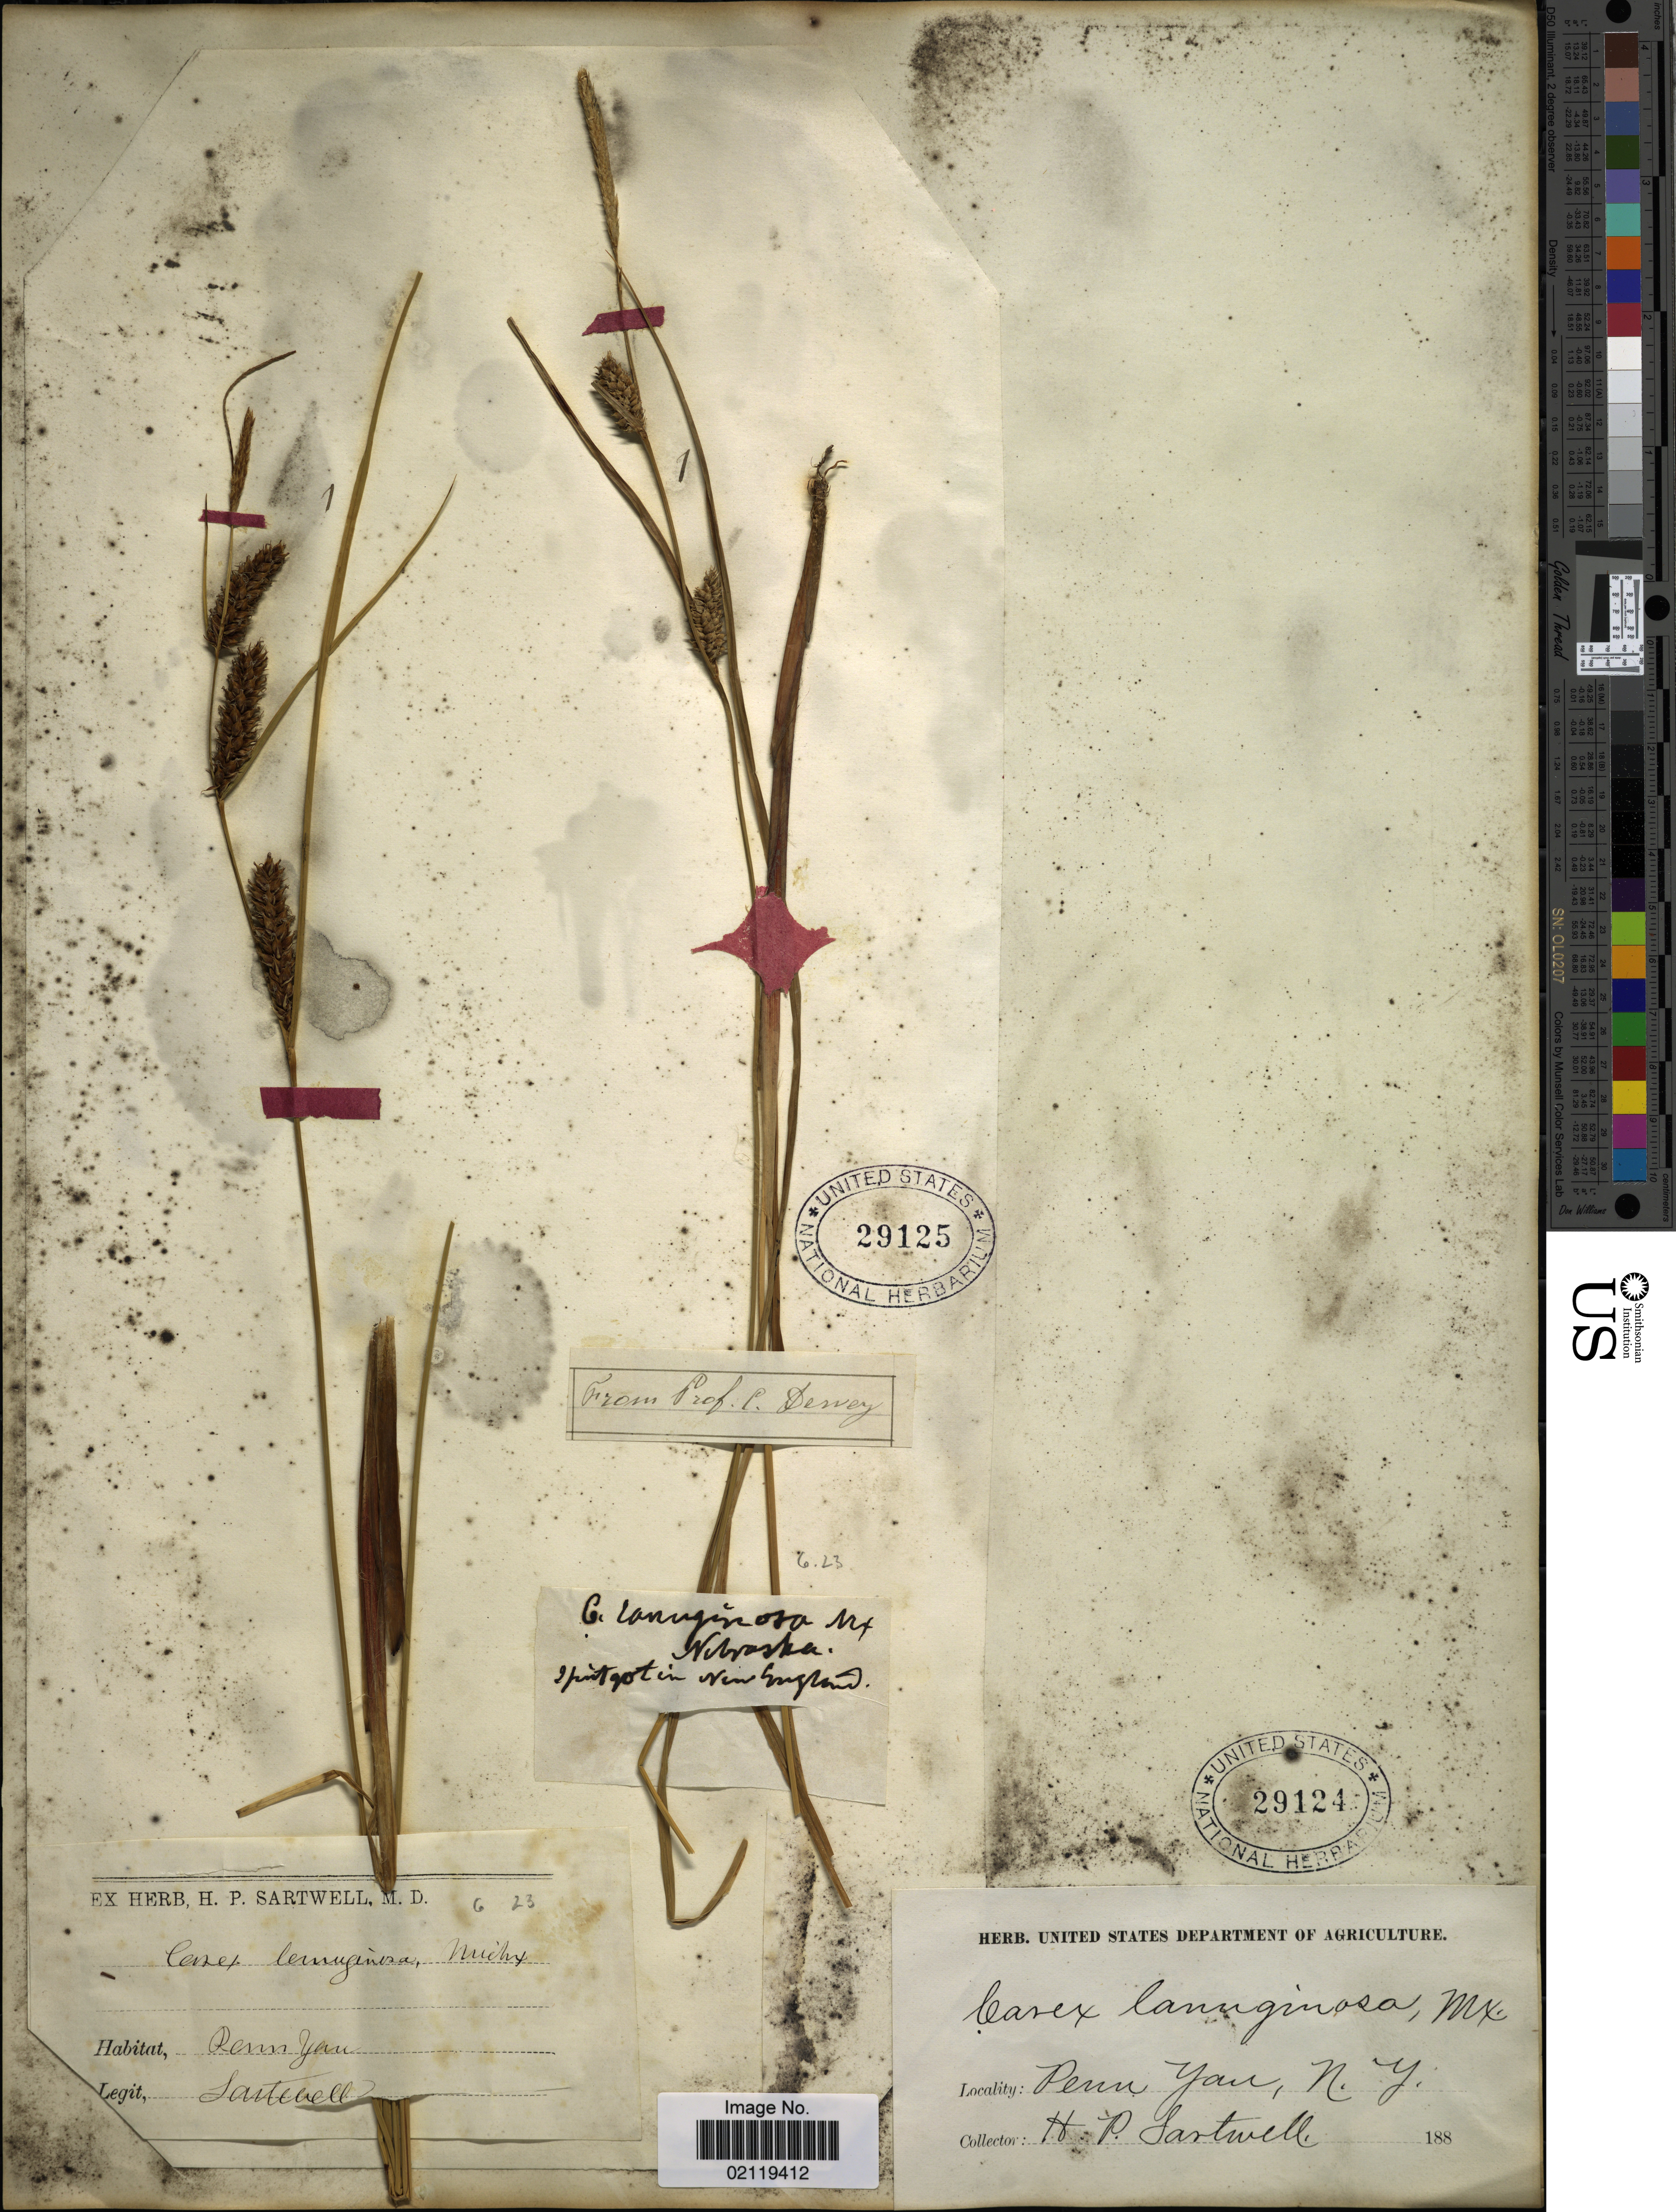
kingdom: Plantae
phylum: Tracheophyta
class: Liliopsida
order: Poales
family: Cyperaceae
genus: Carex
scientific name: Carex pellita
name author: Muhl. ex Willd.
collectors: H. P. Sartwell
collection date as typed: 188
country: United States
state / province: New York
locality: Penn Yan,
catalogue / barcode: US 29124-2